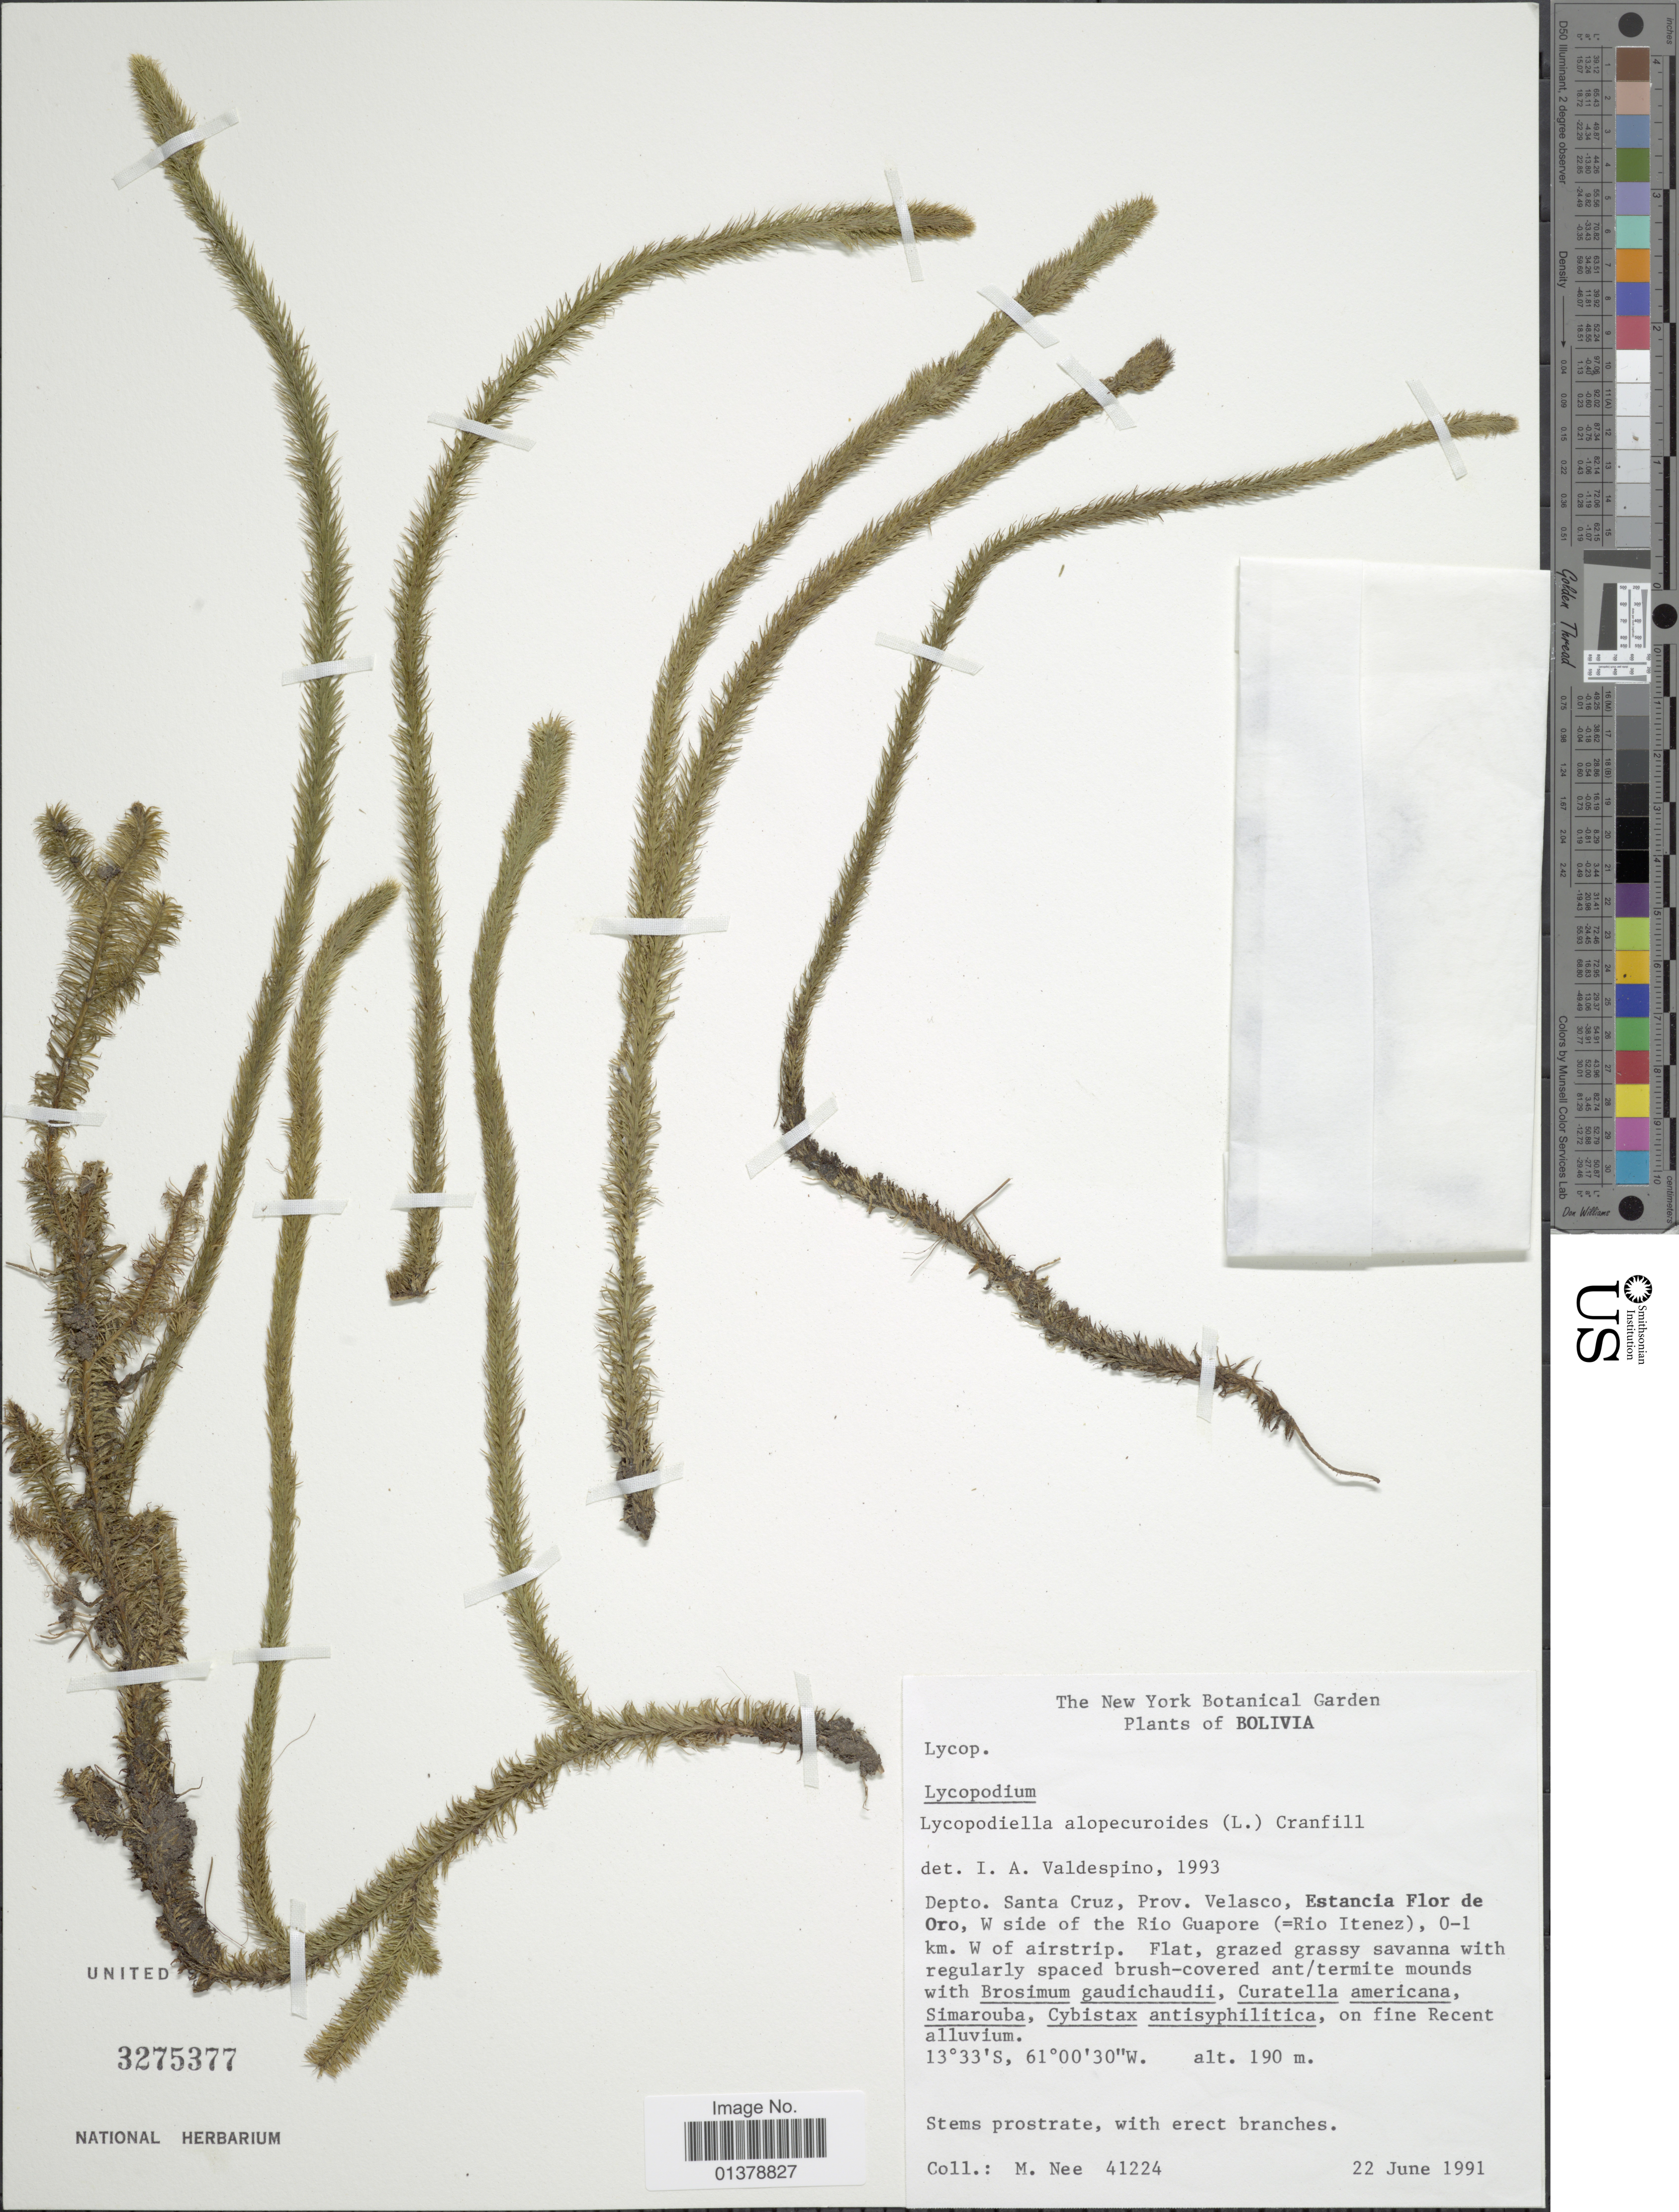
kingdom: Plantae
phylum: Tracheophyta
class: Lycopodiopsida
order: Lycopodiales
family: Lycopodiaceae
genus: Lycopodiella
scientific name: Lycopodiella alopecuroides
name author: (L.) Cranfill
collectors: M. Nee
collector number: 41224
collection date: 1991-06-22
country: Bolivia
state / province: Santa Cruz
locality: Prov. Velasco, Estancia Flor de Oro, W side of the Rio Guapore(=Rio Itenez), 0-1 km W of airstrip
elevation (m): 190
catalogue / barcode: US 3275377